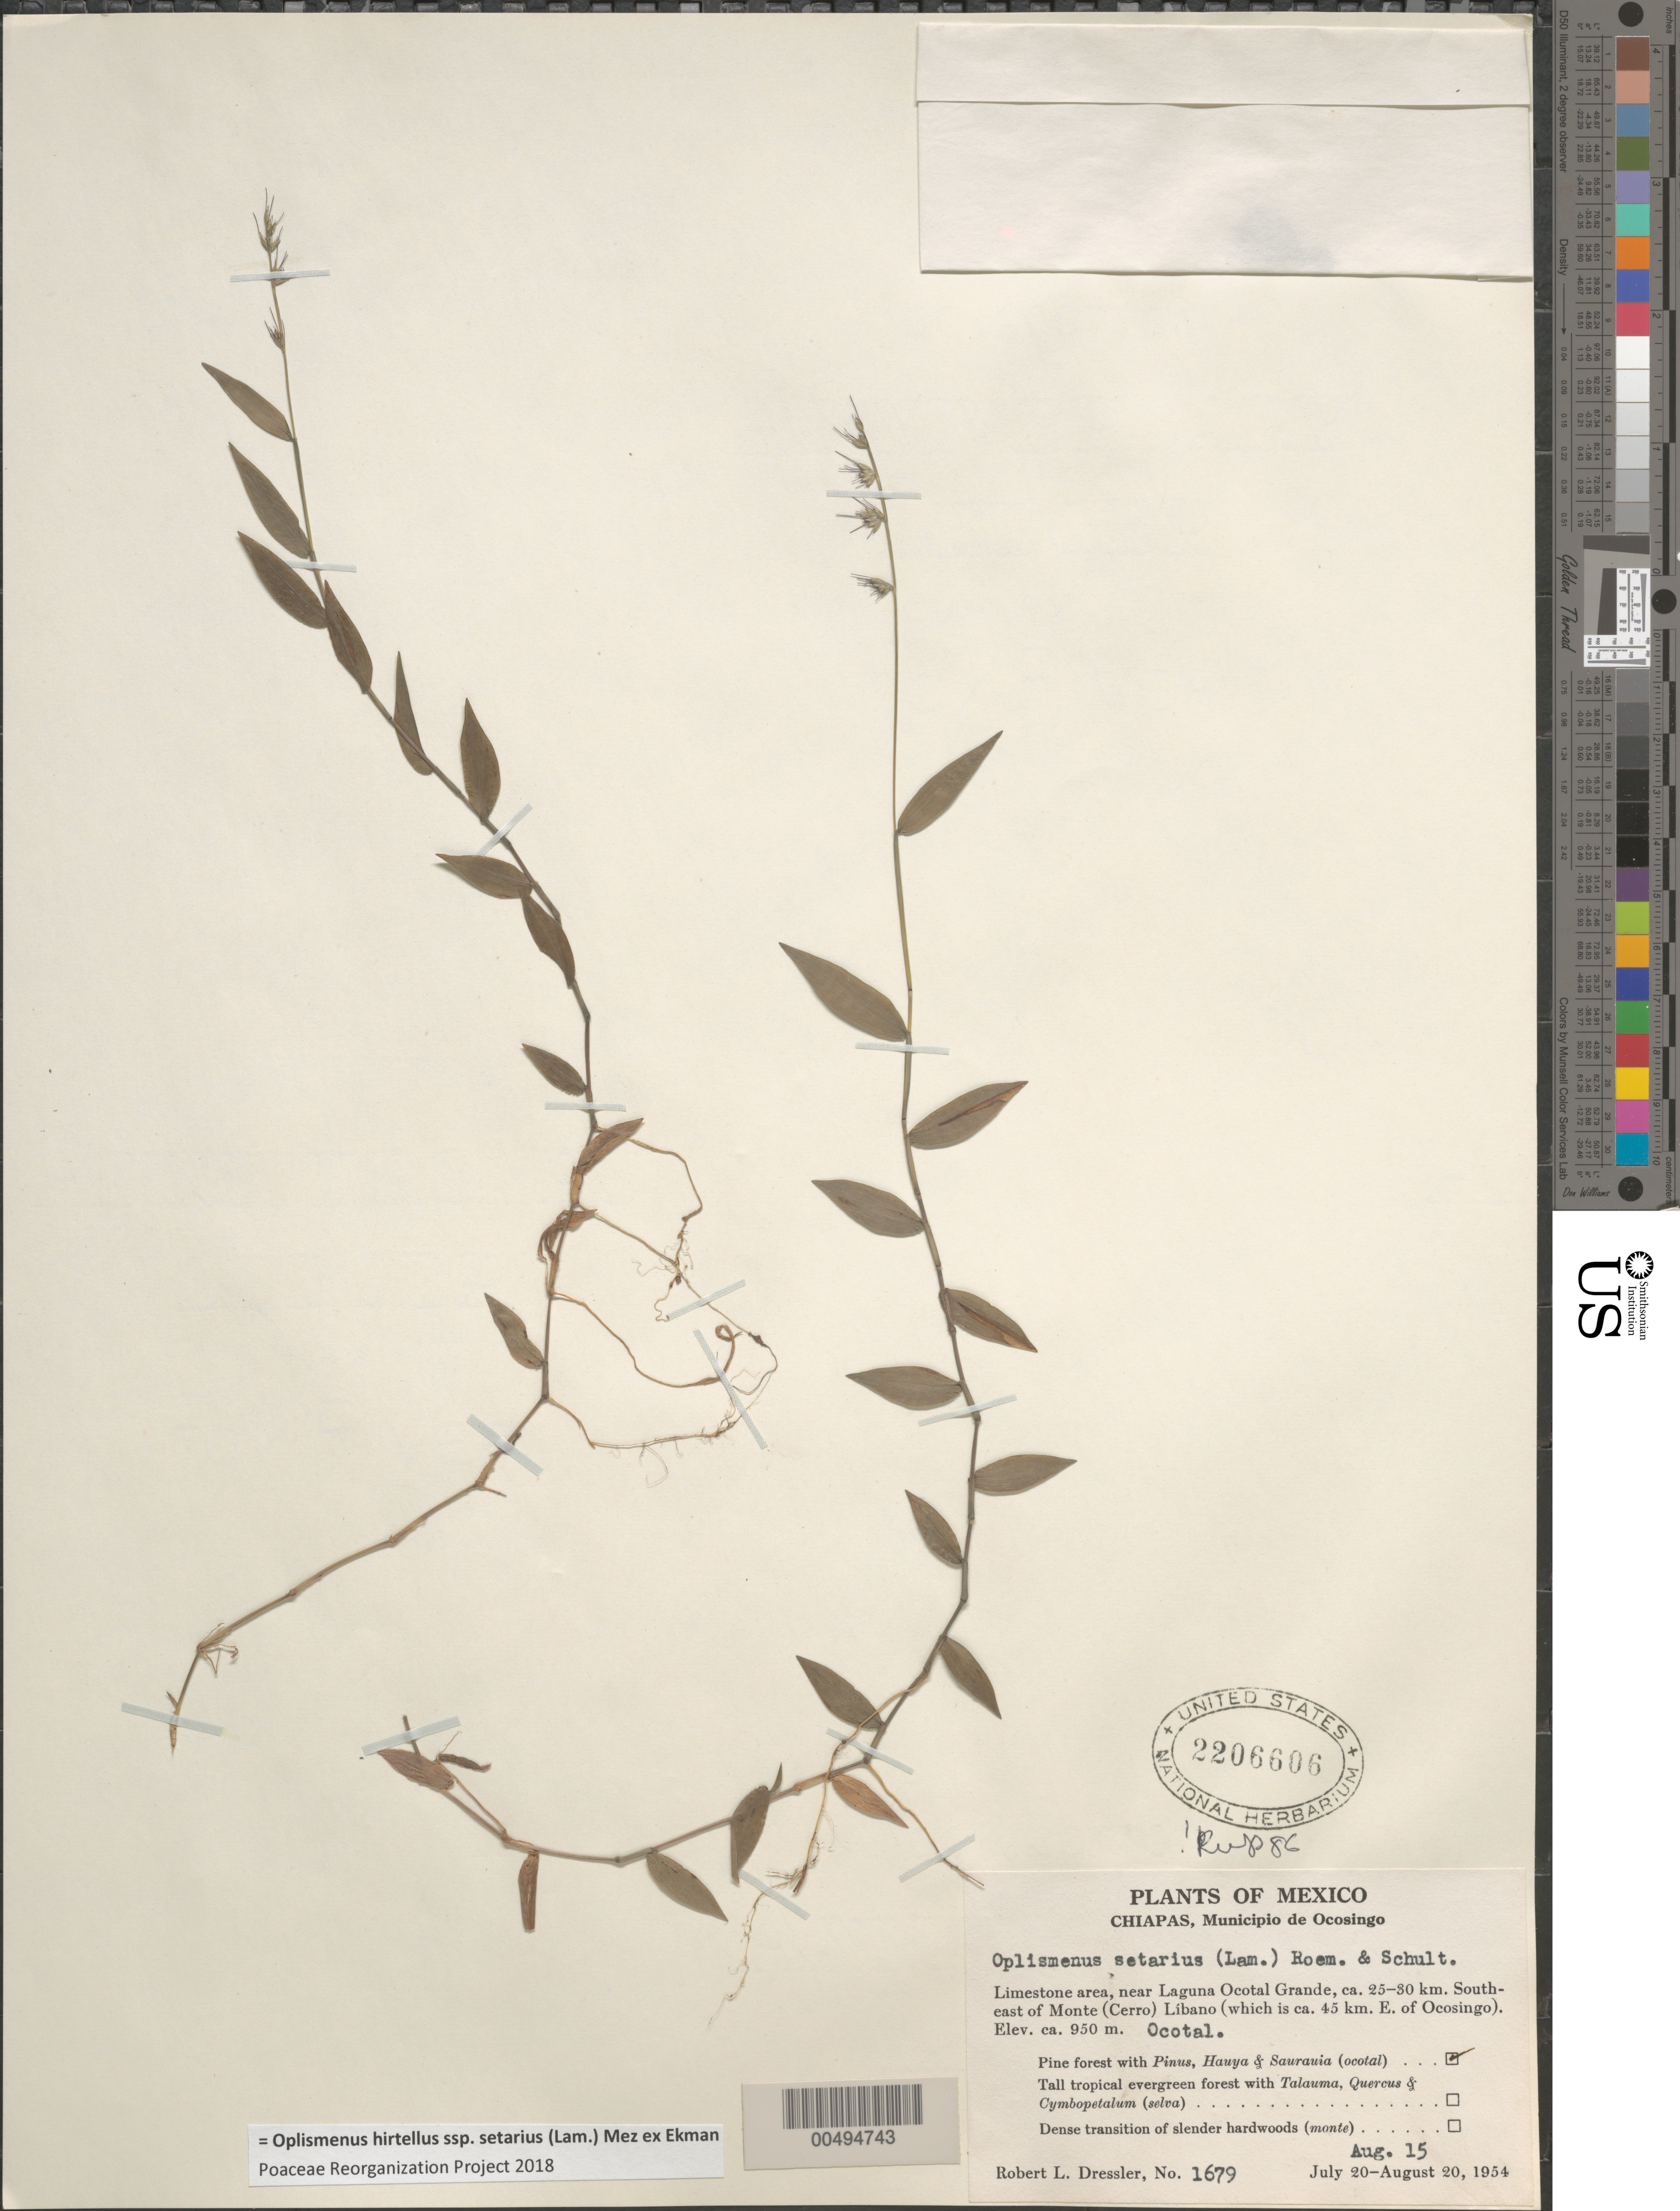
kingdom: Plantae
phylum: Tracheophyta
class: Liliopsida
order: Poales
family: Poaceae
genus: Oplismenus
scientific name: Oplismenus hirtellus subsp. setarius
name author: (Lam.) Mez ex Ekman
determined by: Poaceae Reorganization Project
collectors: R. Dressler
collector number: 1679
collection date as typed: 15 Aug 1954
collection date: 1954-08-15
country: Mexico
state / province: Chiapas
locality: Mun de Ocosingo, near Laguna Ocotal Grande, ca 25-30 km SE of Monte (Cerro) L¡bano (which is ca 45 km E of Ocosingo), Ocotal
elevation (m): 950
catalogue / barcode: US 2206606